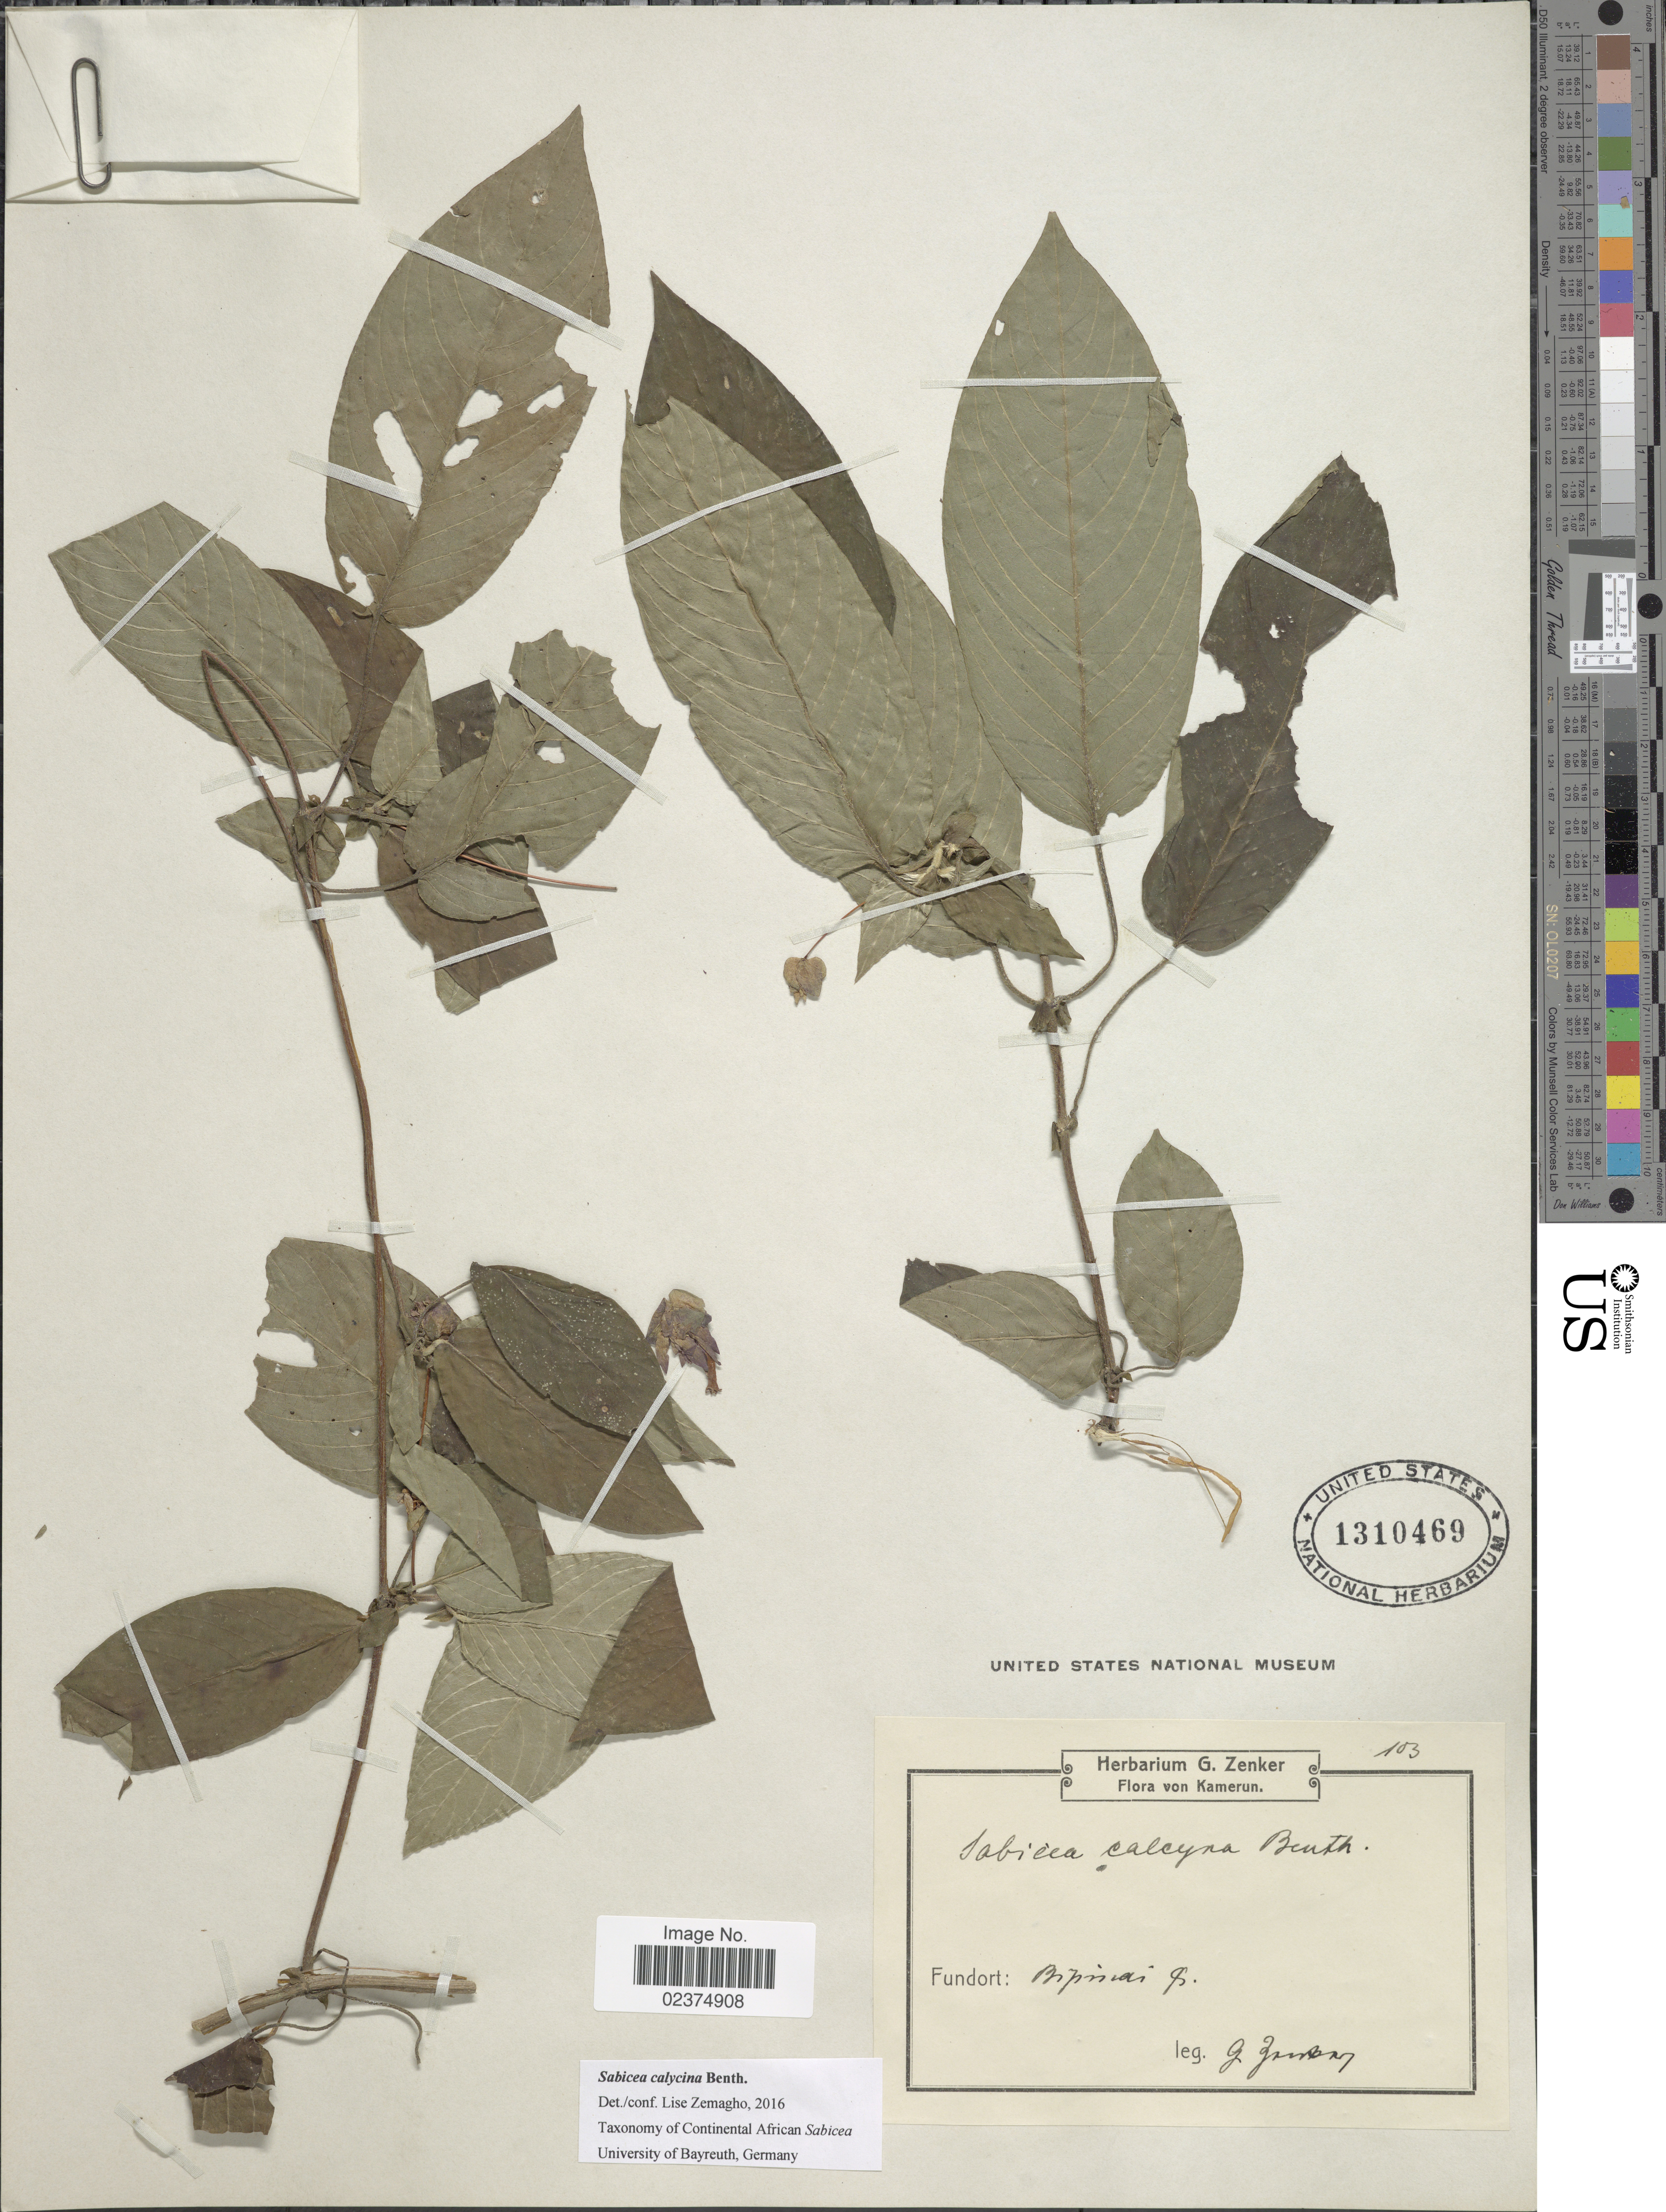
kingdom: Plantae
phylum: Tracheophyta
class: Magnoliopsida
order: Gentianales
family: Rubiaceae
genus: Sabicea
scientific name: Sabicea calycina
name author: Benth.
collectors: G. A. Zenker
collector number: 103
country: Cameroon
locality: Kamerun. Bipindi.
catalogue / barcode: US 1310469